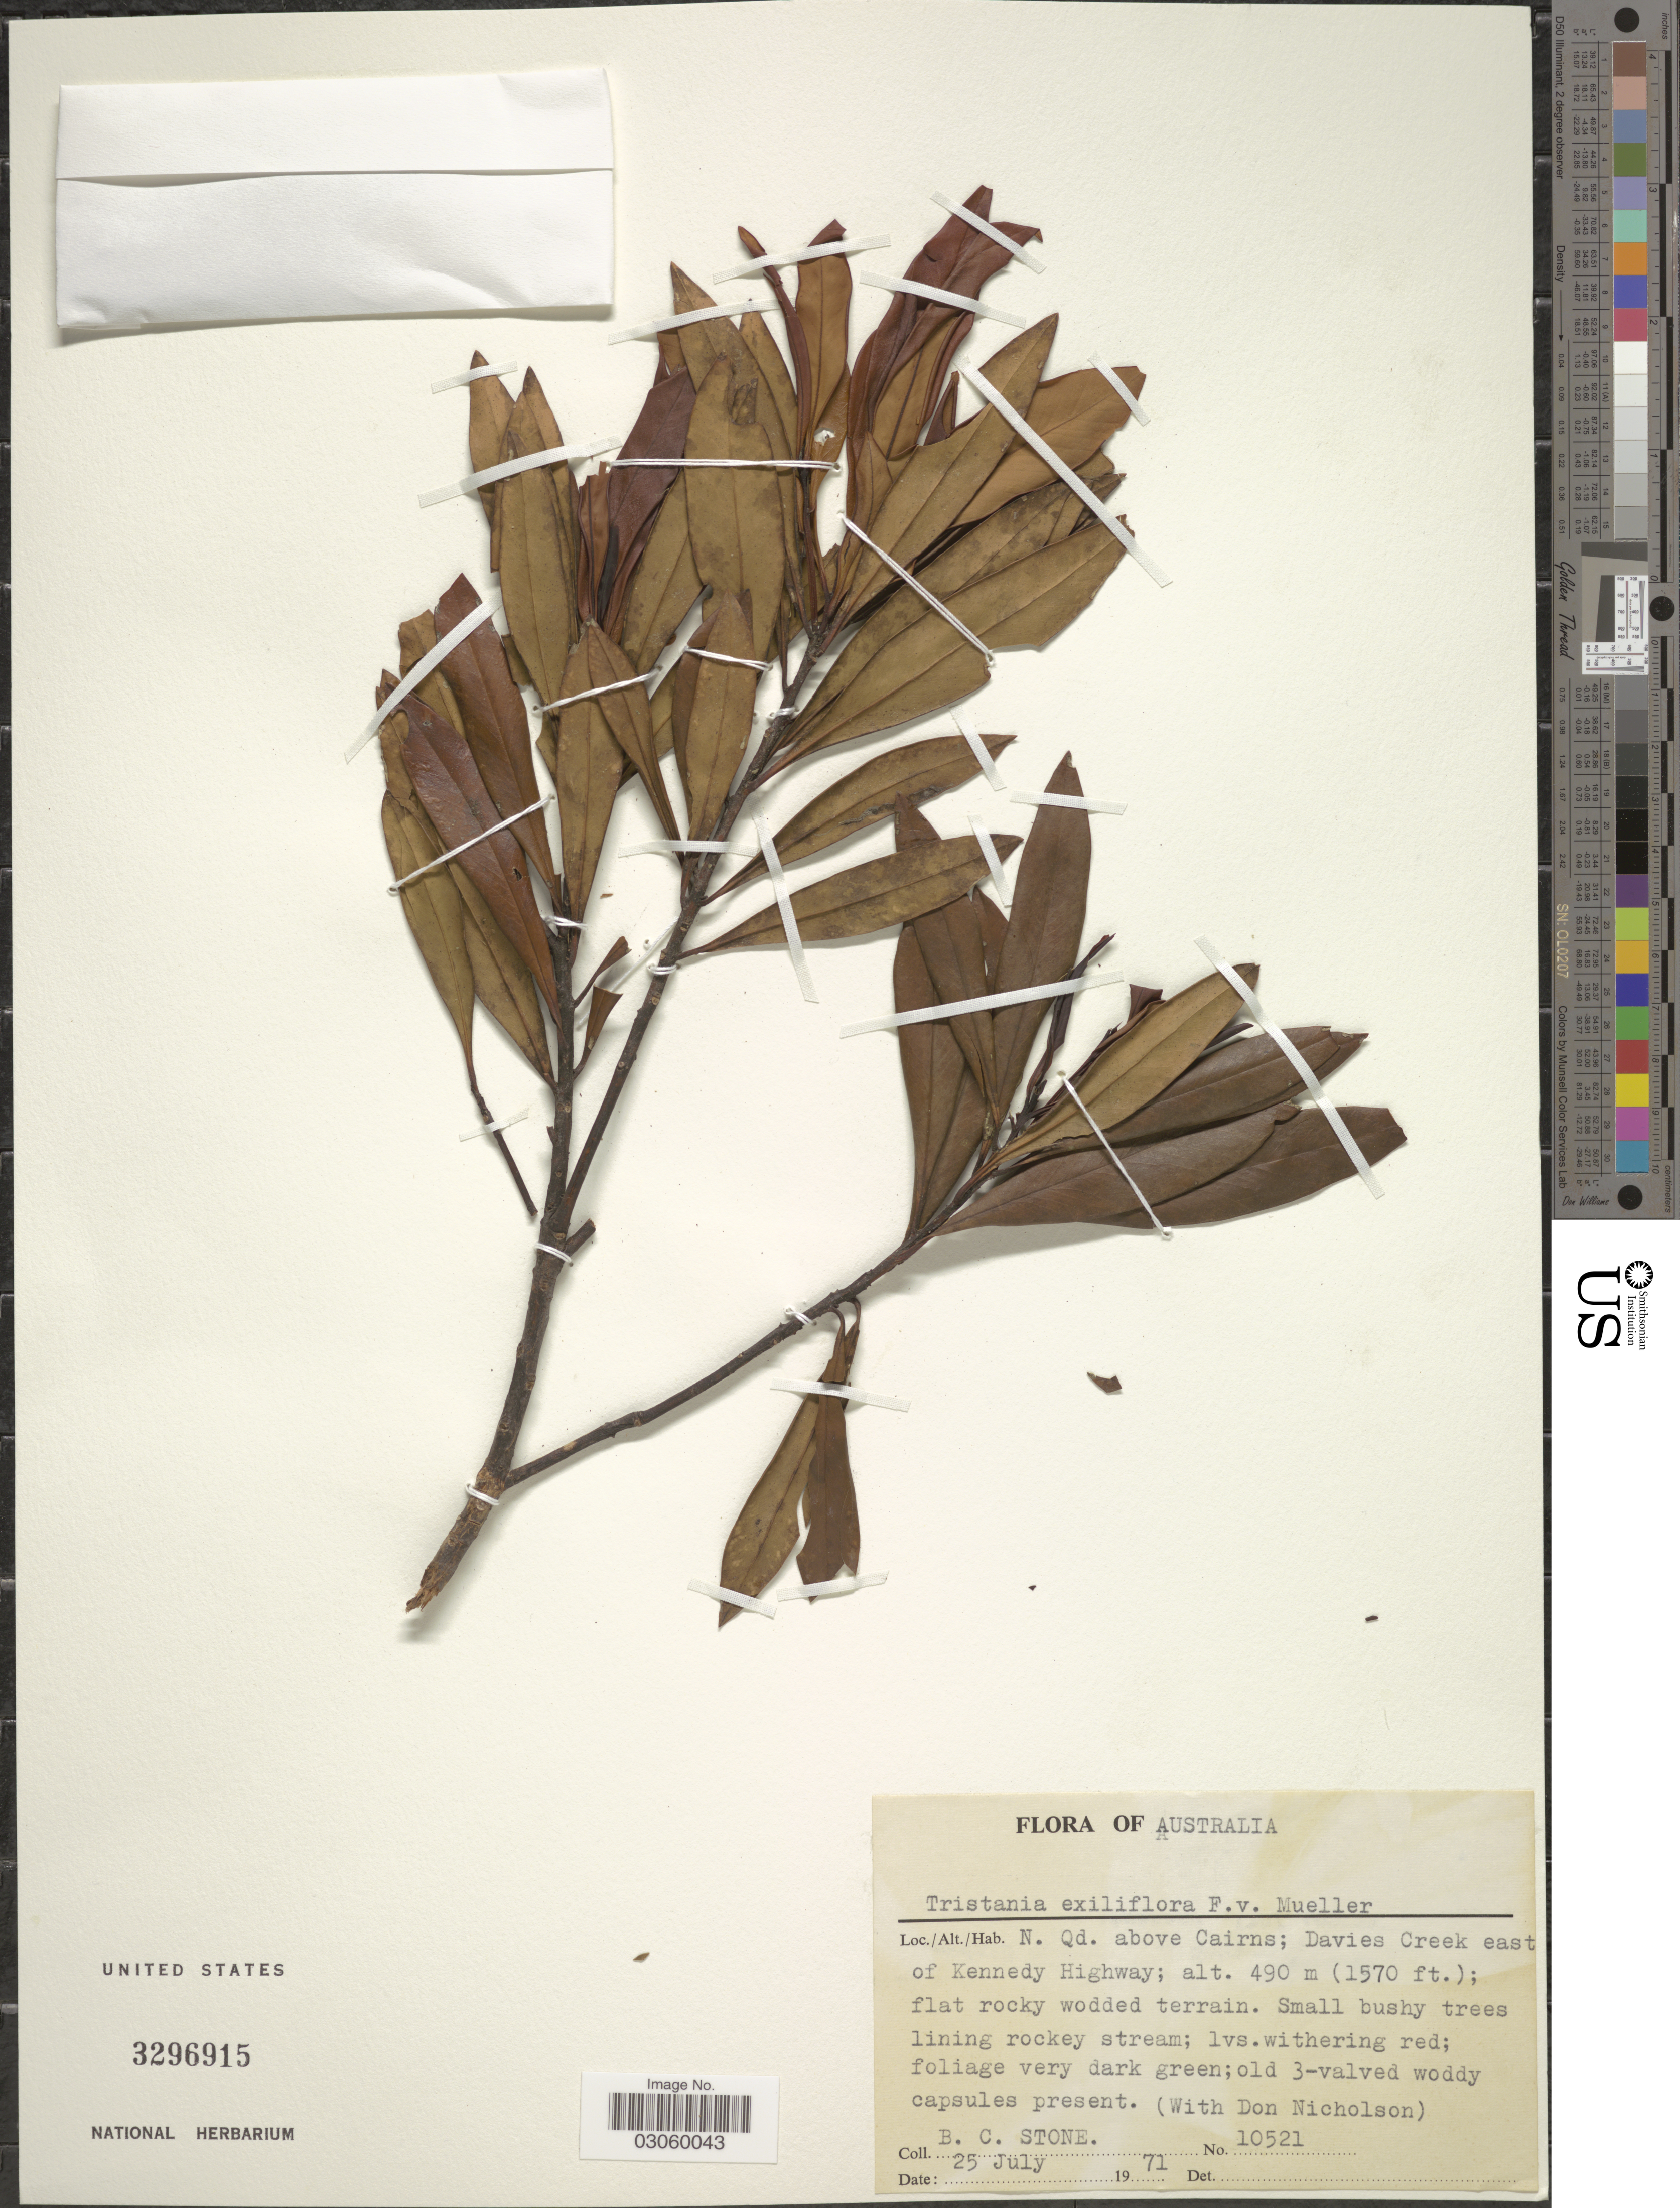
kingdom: Plantae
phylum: Tracheophyta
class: Magnoliopsida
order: Myrtales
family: Myrtaceae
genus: Tristaniopsis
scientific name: Tristaniopsis exiliflora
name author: (F. Muell.) P.G. Wilson & J. T. Waterh.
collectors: B. C. Stone & D. Nicholson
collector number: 10521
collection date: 1971-07-25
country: Australia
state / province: Queensland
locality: N. Qd. above Cairns; Davies Creek east of Kennedy Highway.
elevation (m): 490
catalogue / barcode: US 3296915